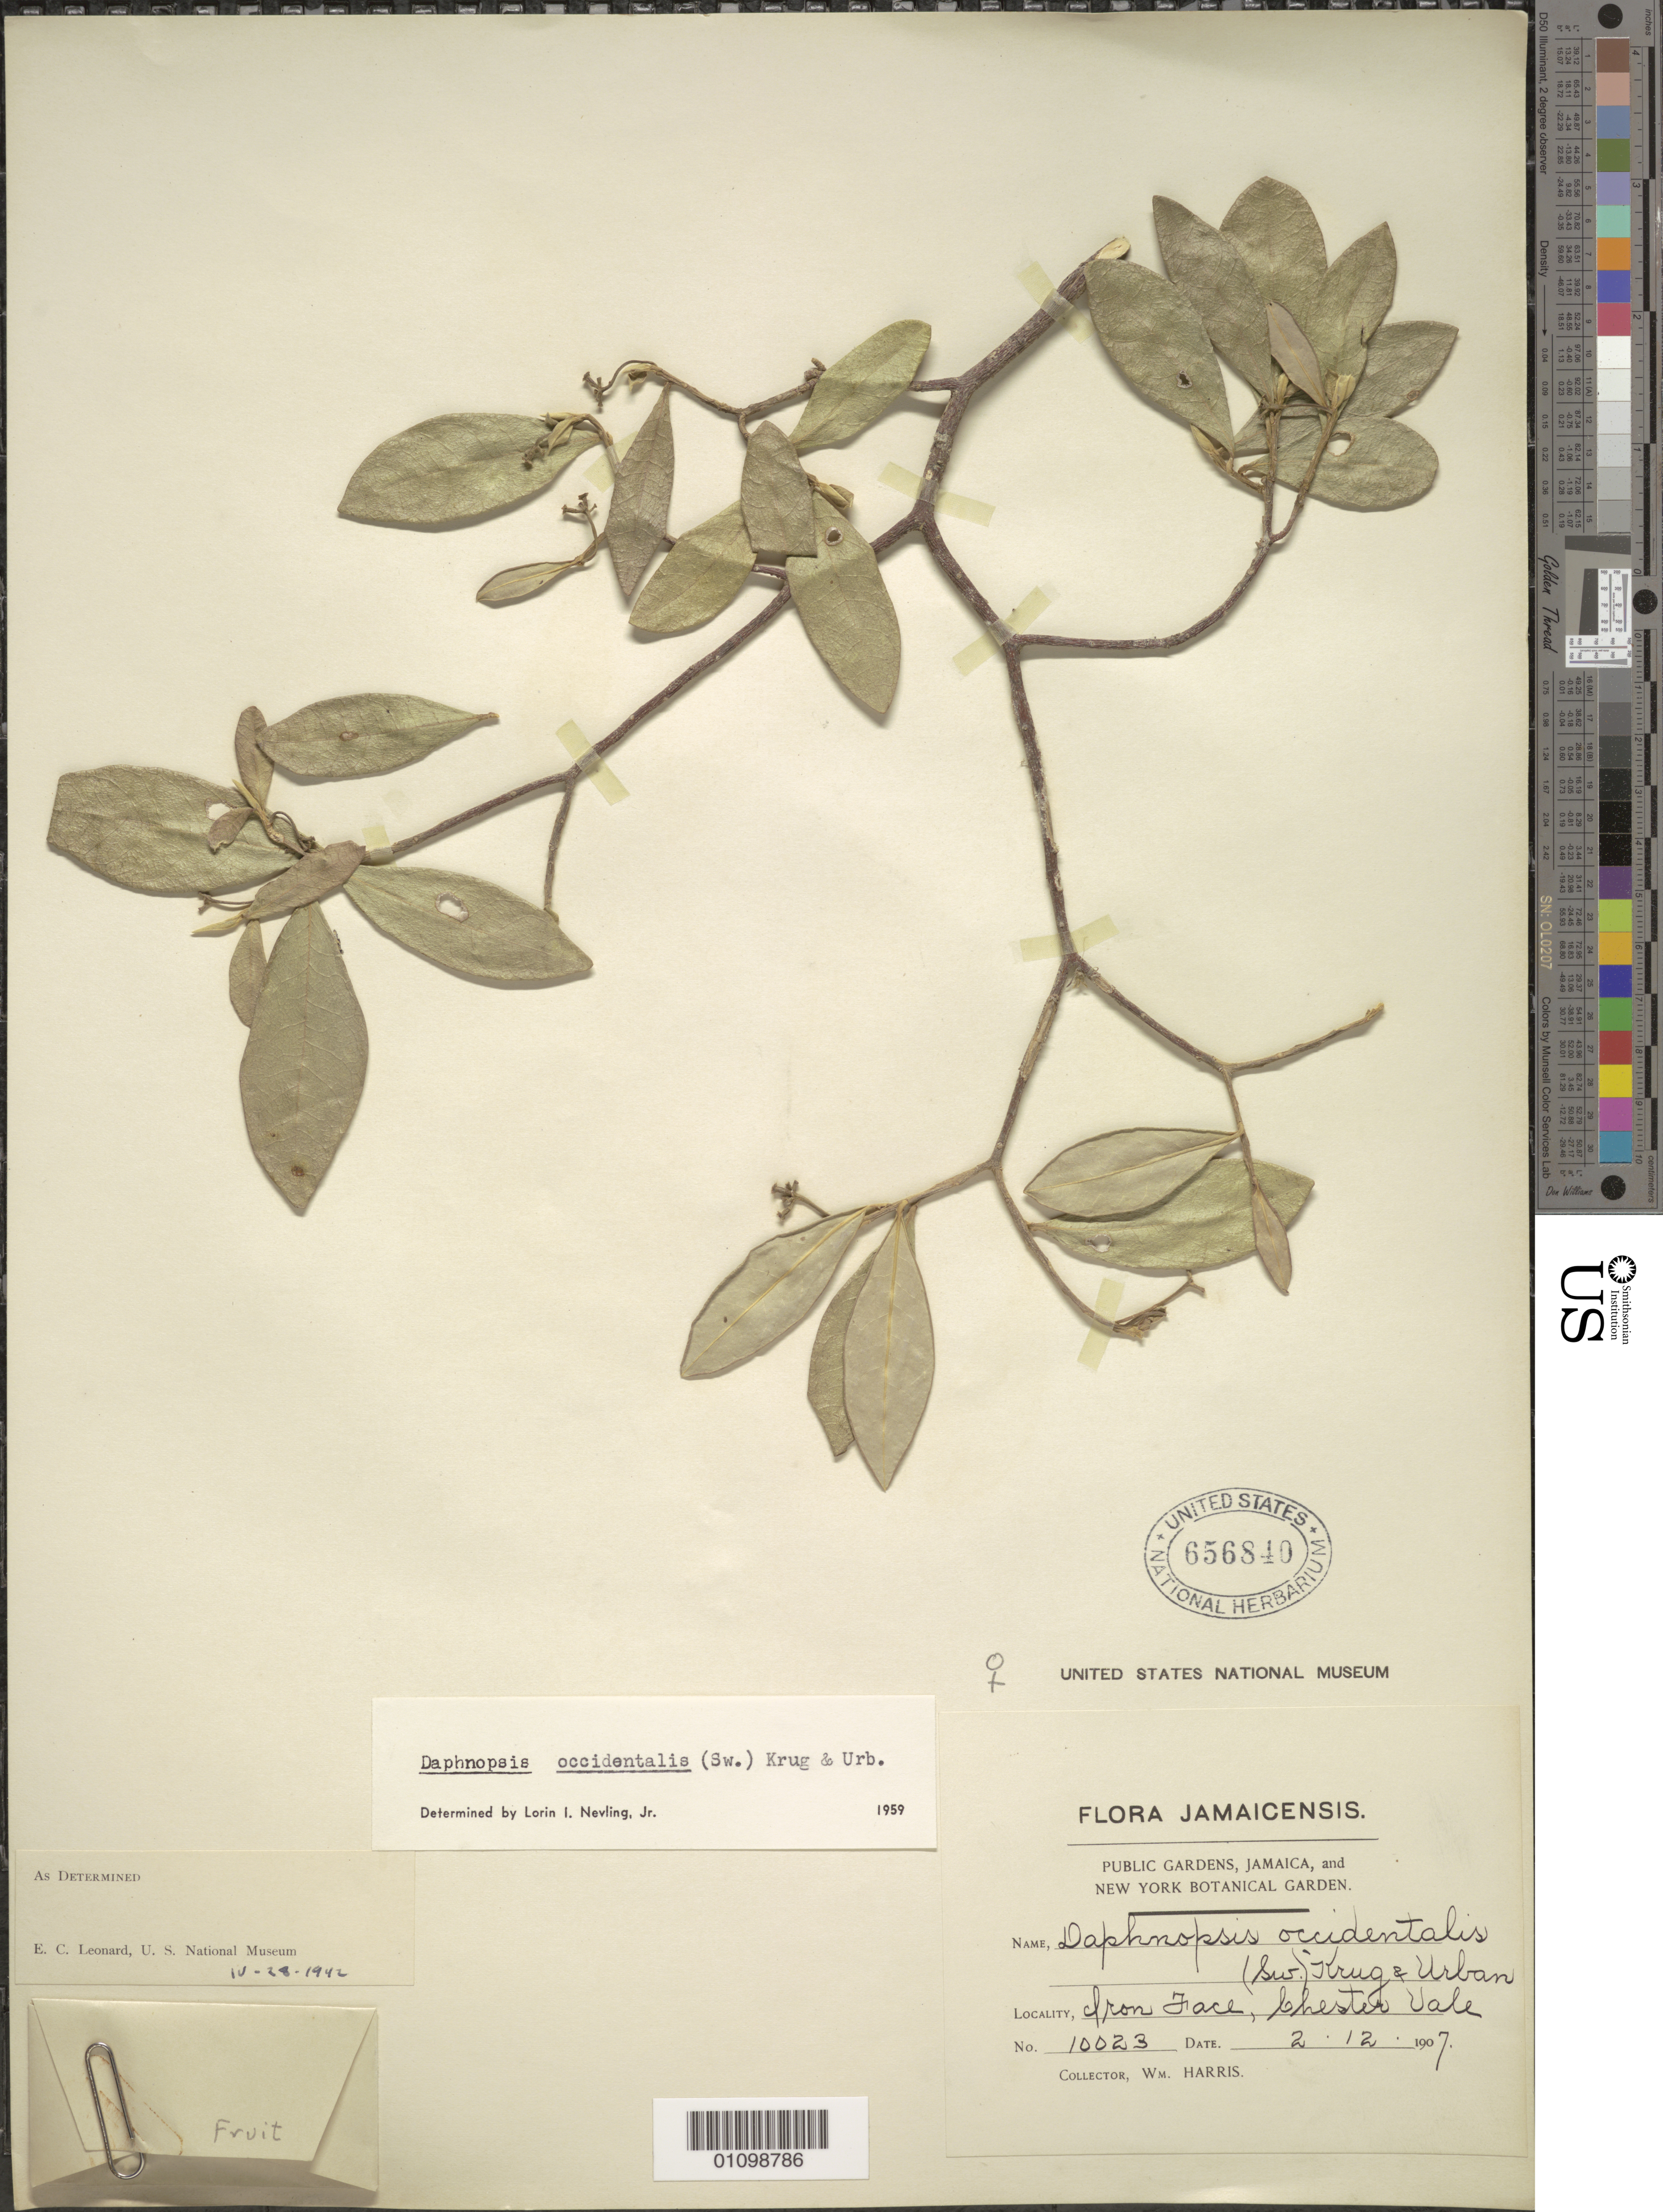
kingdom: Plantae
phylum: Tracheophyta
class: Magnoliopsida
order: Malvales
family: Thymelaeaceae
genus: Daphnopsis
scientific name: Daphnopsis occidentalis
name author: (Sw.) Krug & Urb.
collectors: W. Harris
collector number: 10023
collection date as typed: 02 Dec 1907 or 12 Feb 1907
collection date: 1907-02-12 or 1907-12-02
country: Jamaica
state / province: Saint Andrew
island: Jamaica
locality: Iron Face, Chestervale.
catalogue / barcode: US 656840